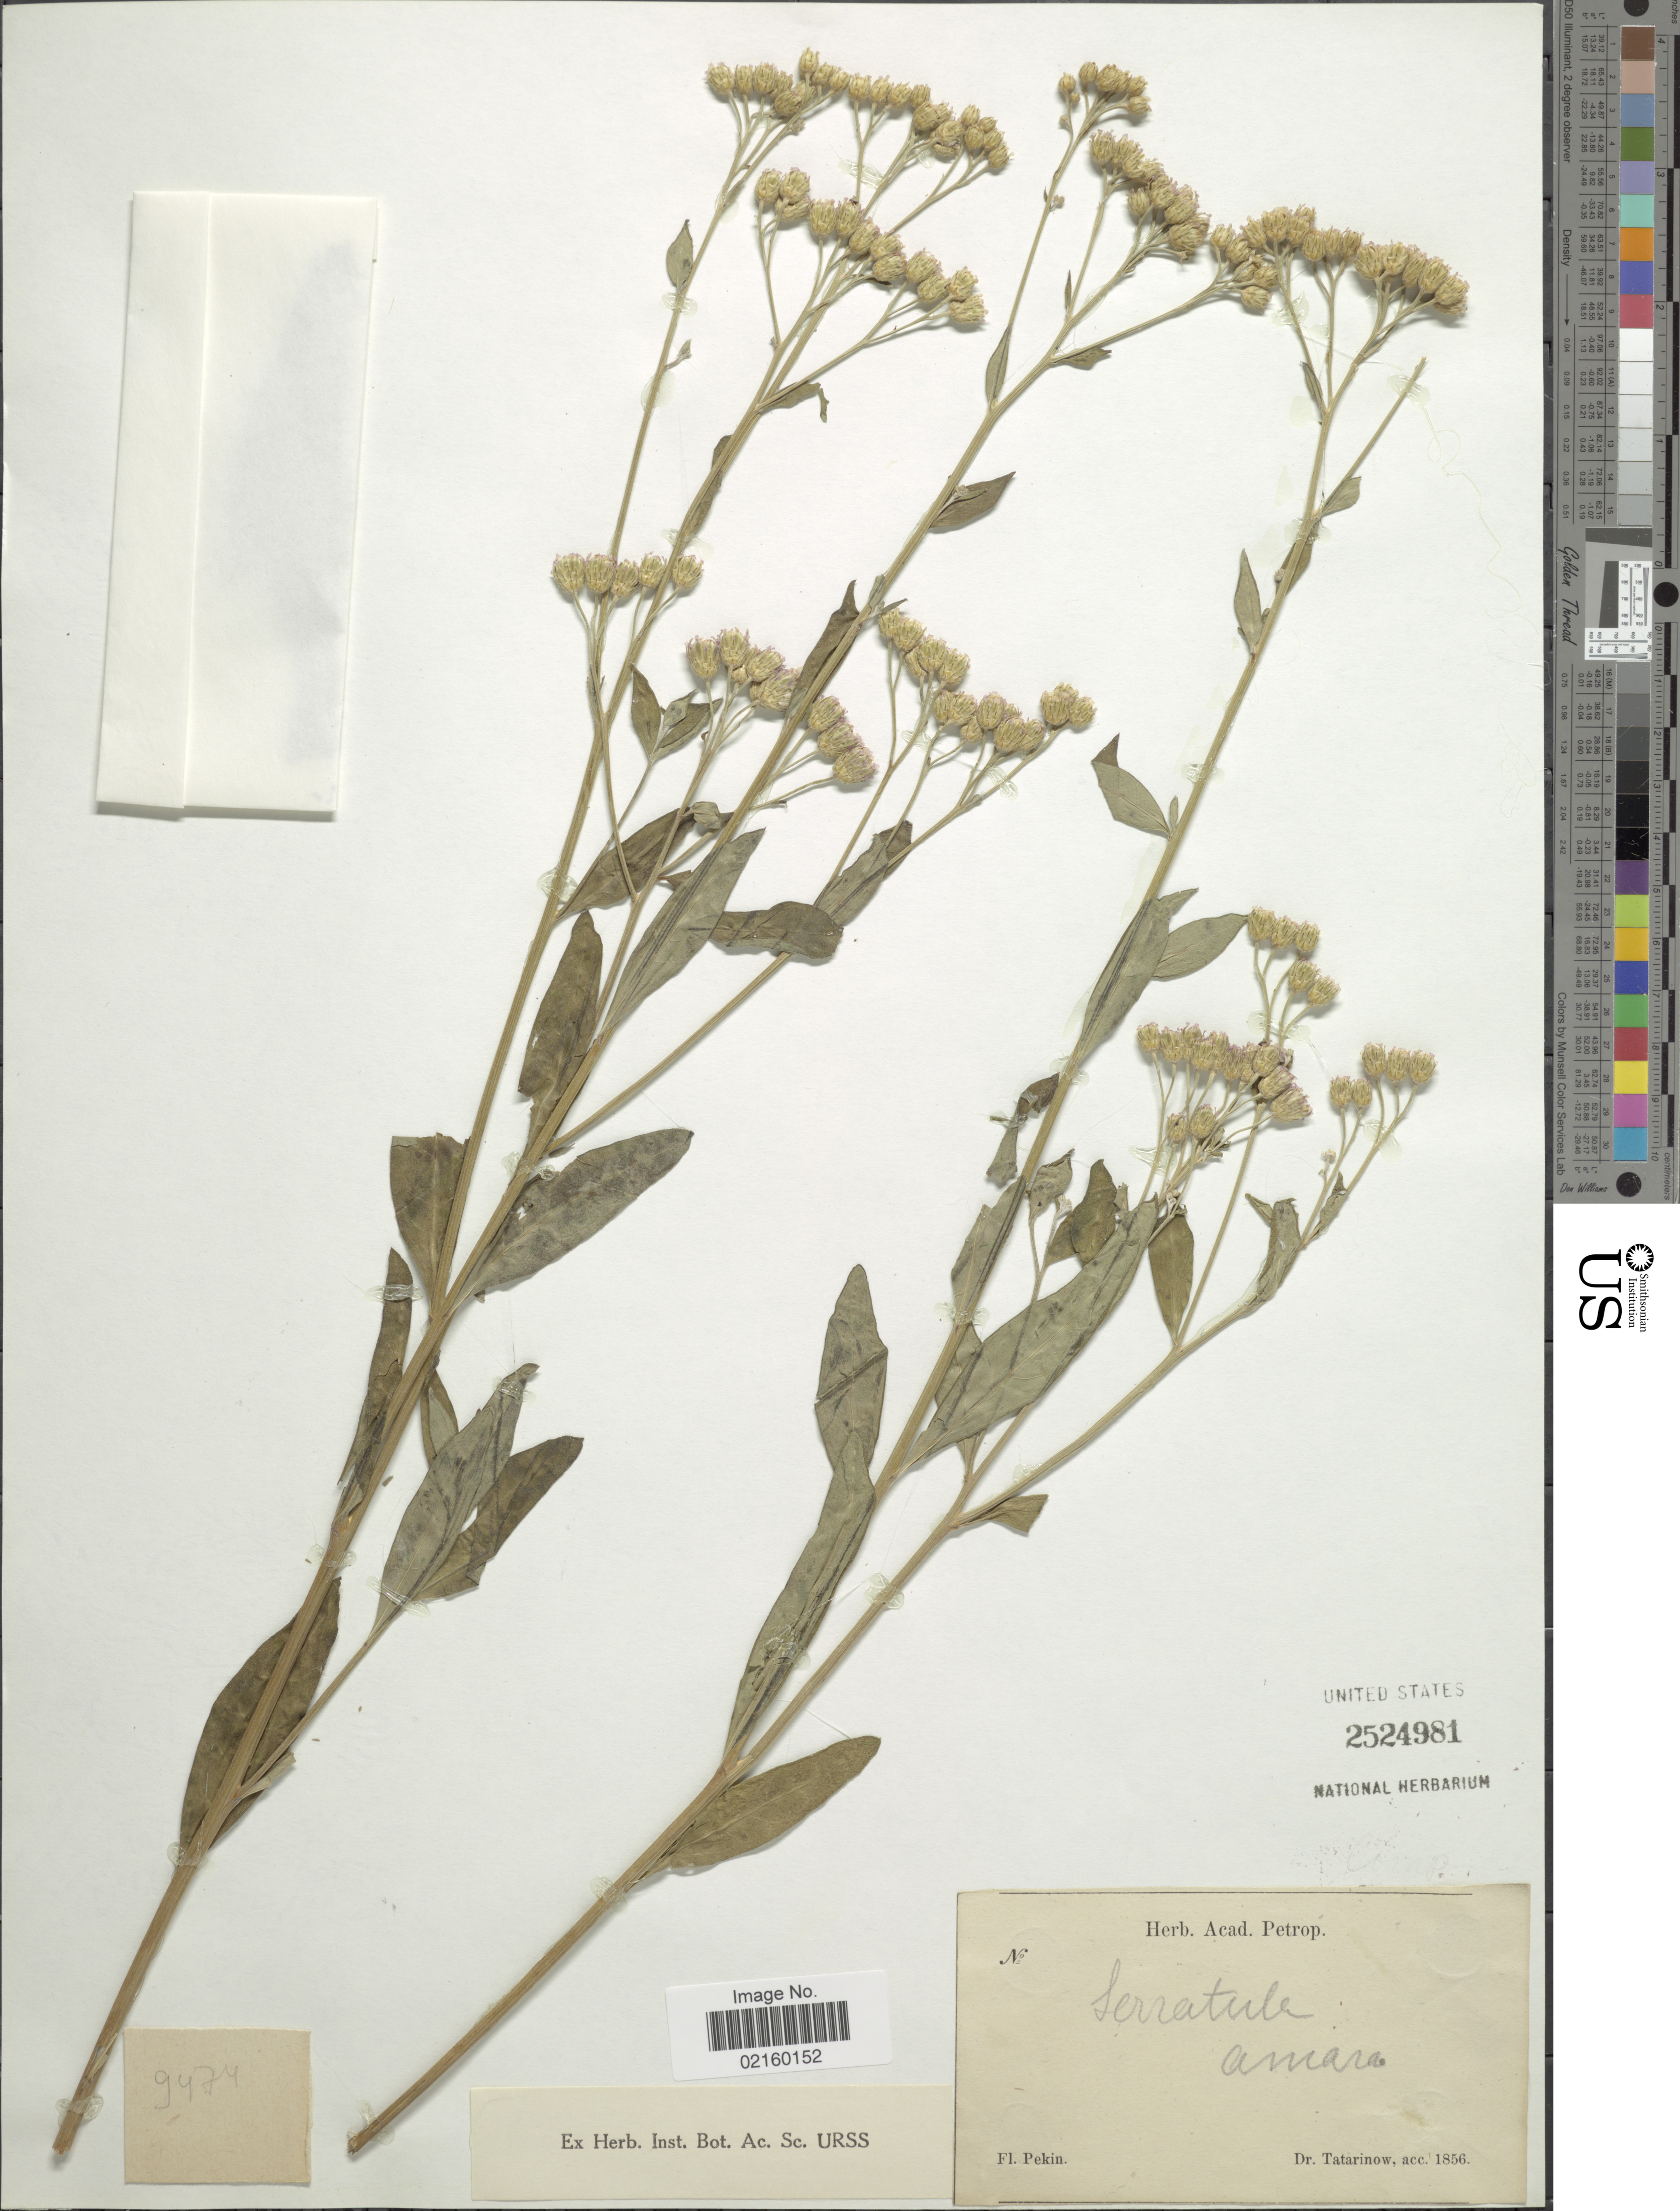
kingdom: Plantae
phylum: Tracheophyta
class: Magnoliopsida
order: Asterales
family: Asteraceae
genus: Serratula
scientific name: Serratula amara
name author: L.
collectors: -. Tatarinow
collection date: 1856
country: China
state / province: Beijing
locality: Fl. Pekin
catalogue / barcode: US 2524981